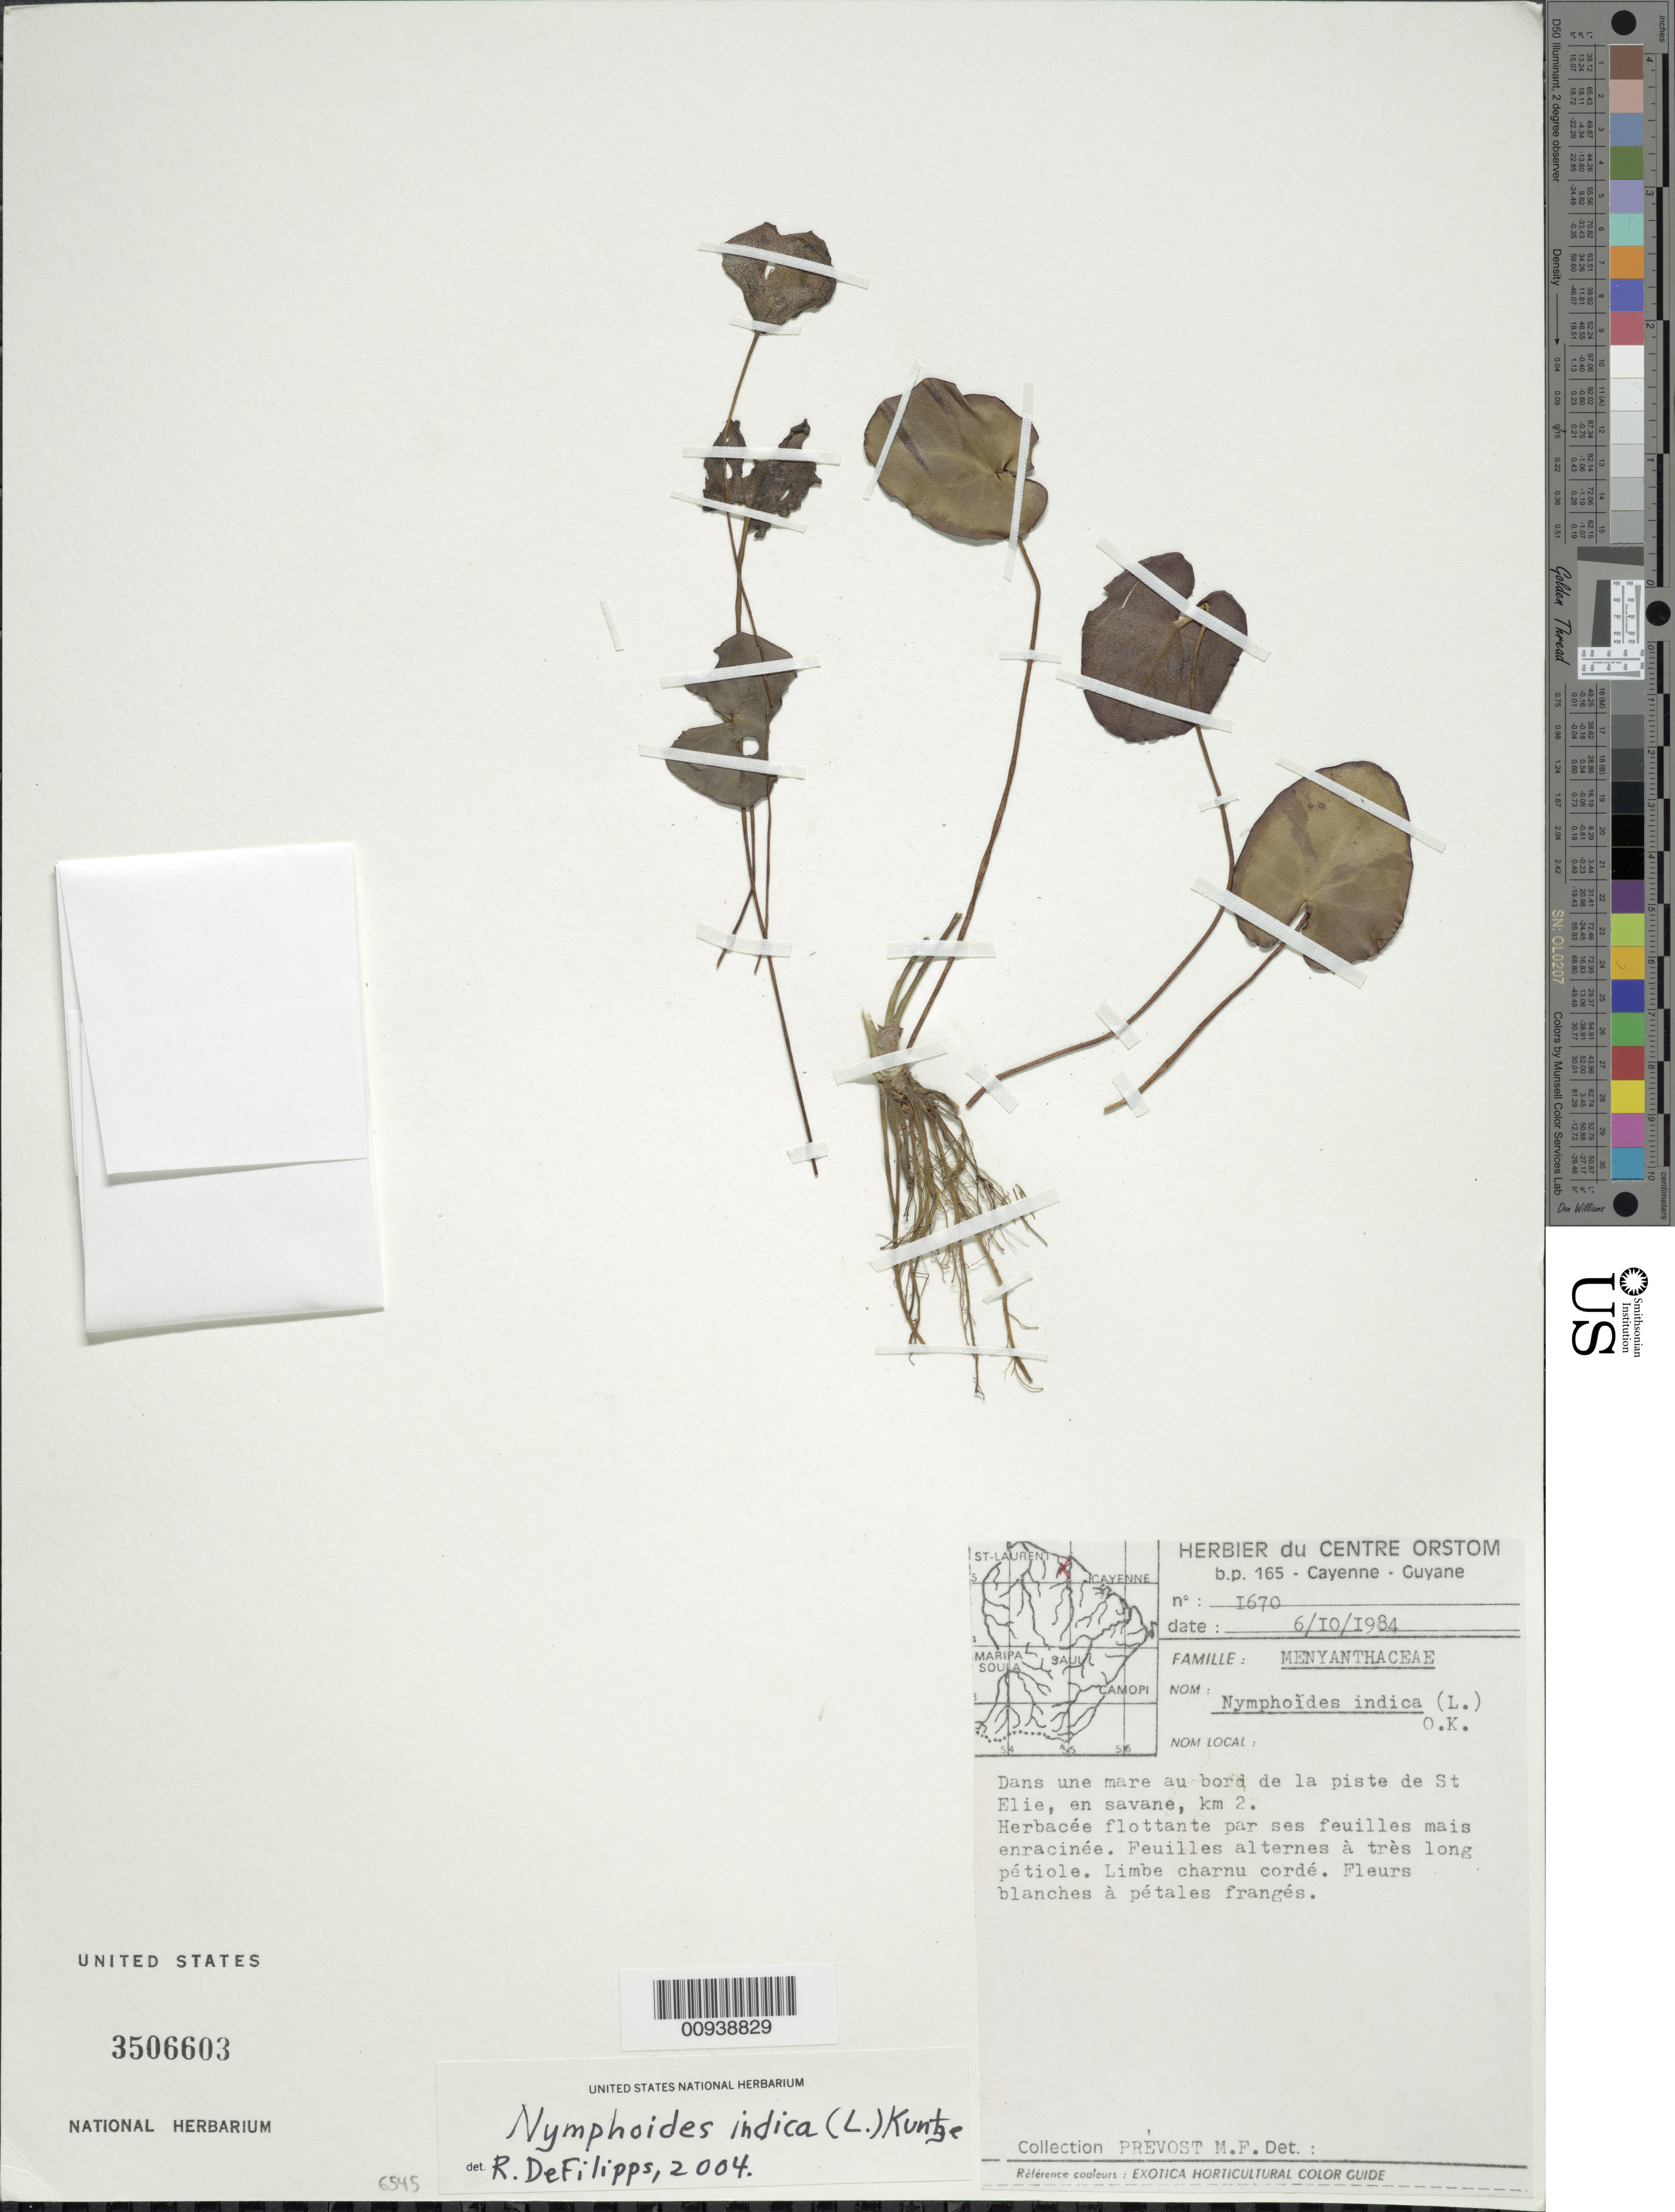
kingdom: Plantae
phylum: Tracheophyta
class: Magnoliopsida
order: Asterales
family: Menyanthaceae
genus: Nymphoides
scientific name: Nymphoides indica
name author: (L.) Kuntze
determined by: DeFilipps, R. A.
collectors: M.-F. Prévost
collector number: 1670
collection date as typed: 6-Oct-84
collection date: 1984-10-06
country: French Guiana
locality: Piste de Saint-Élie, km 2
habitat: Along lake at border of trail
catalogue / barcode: US 3506603